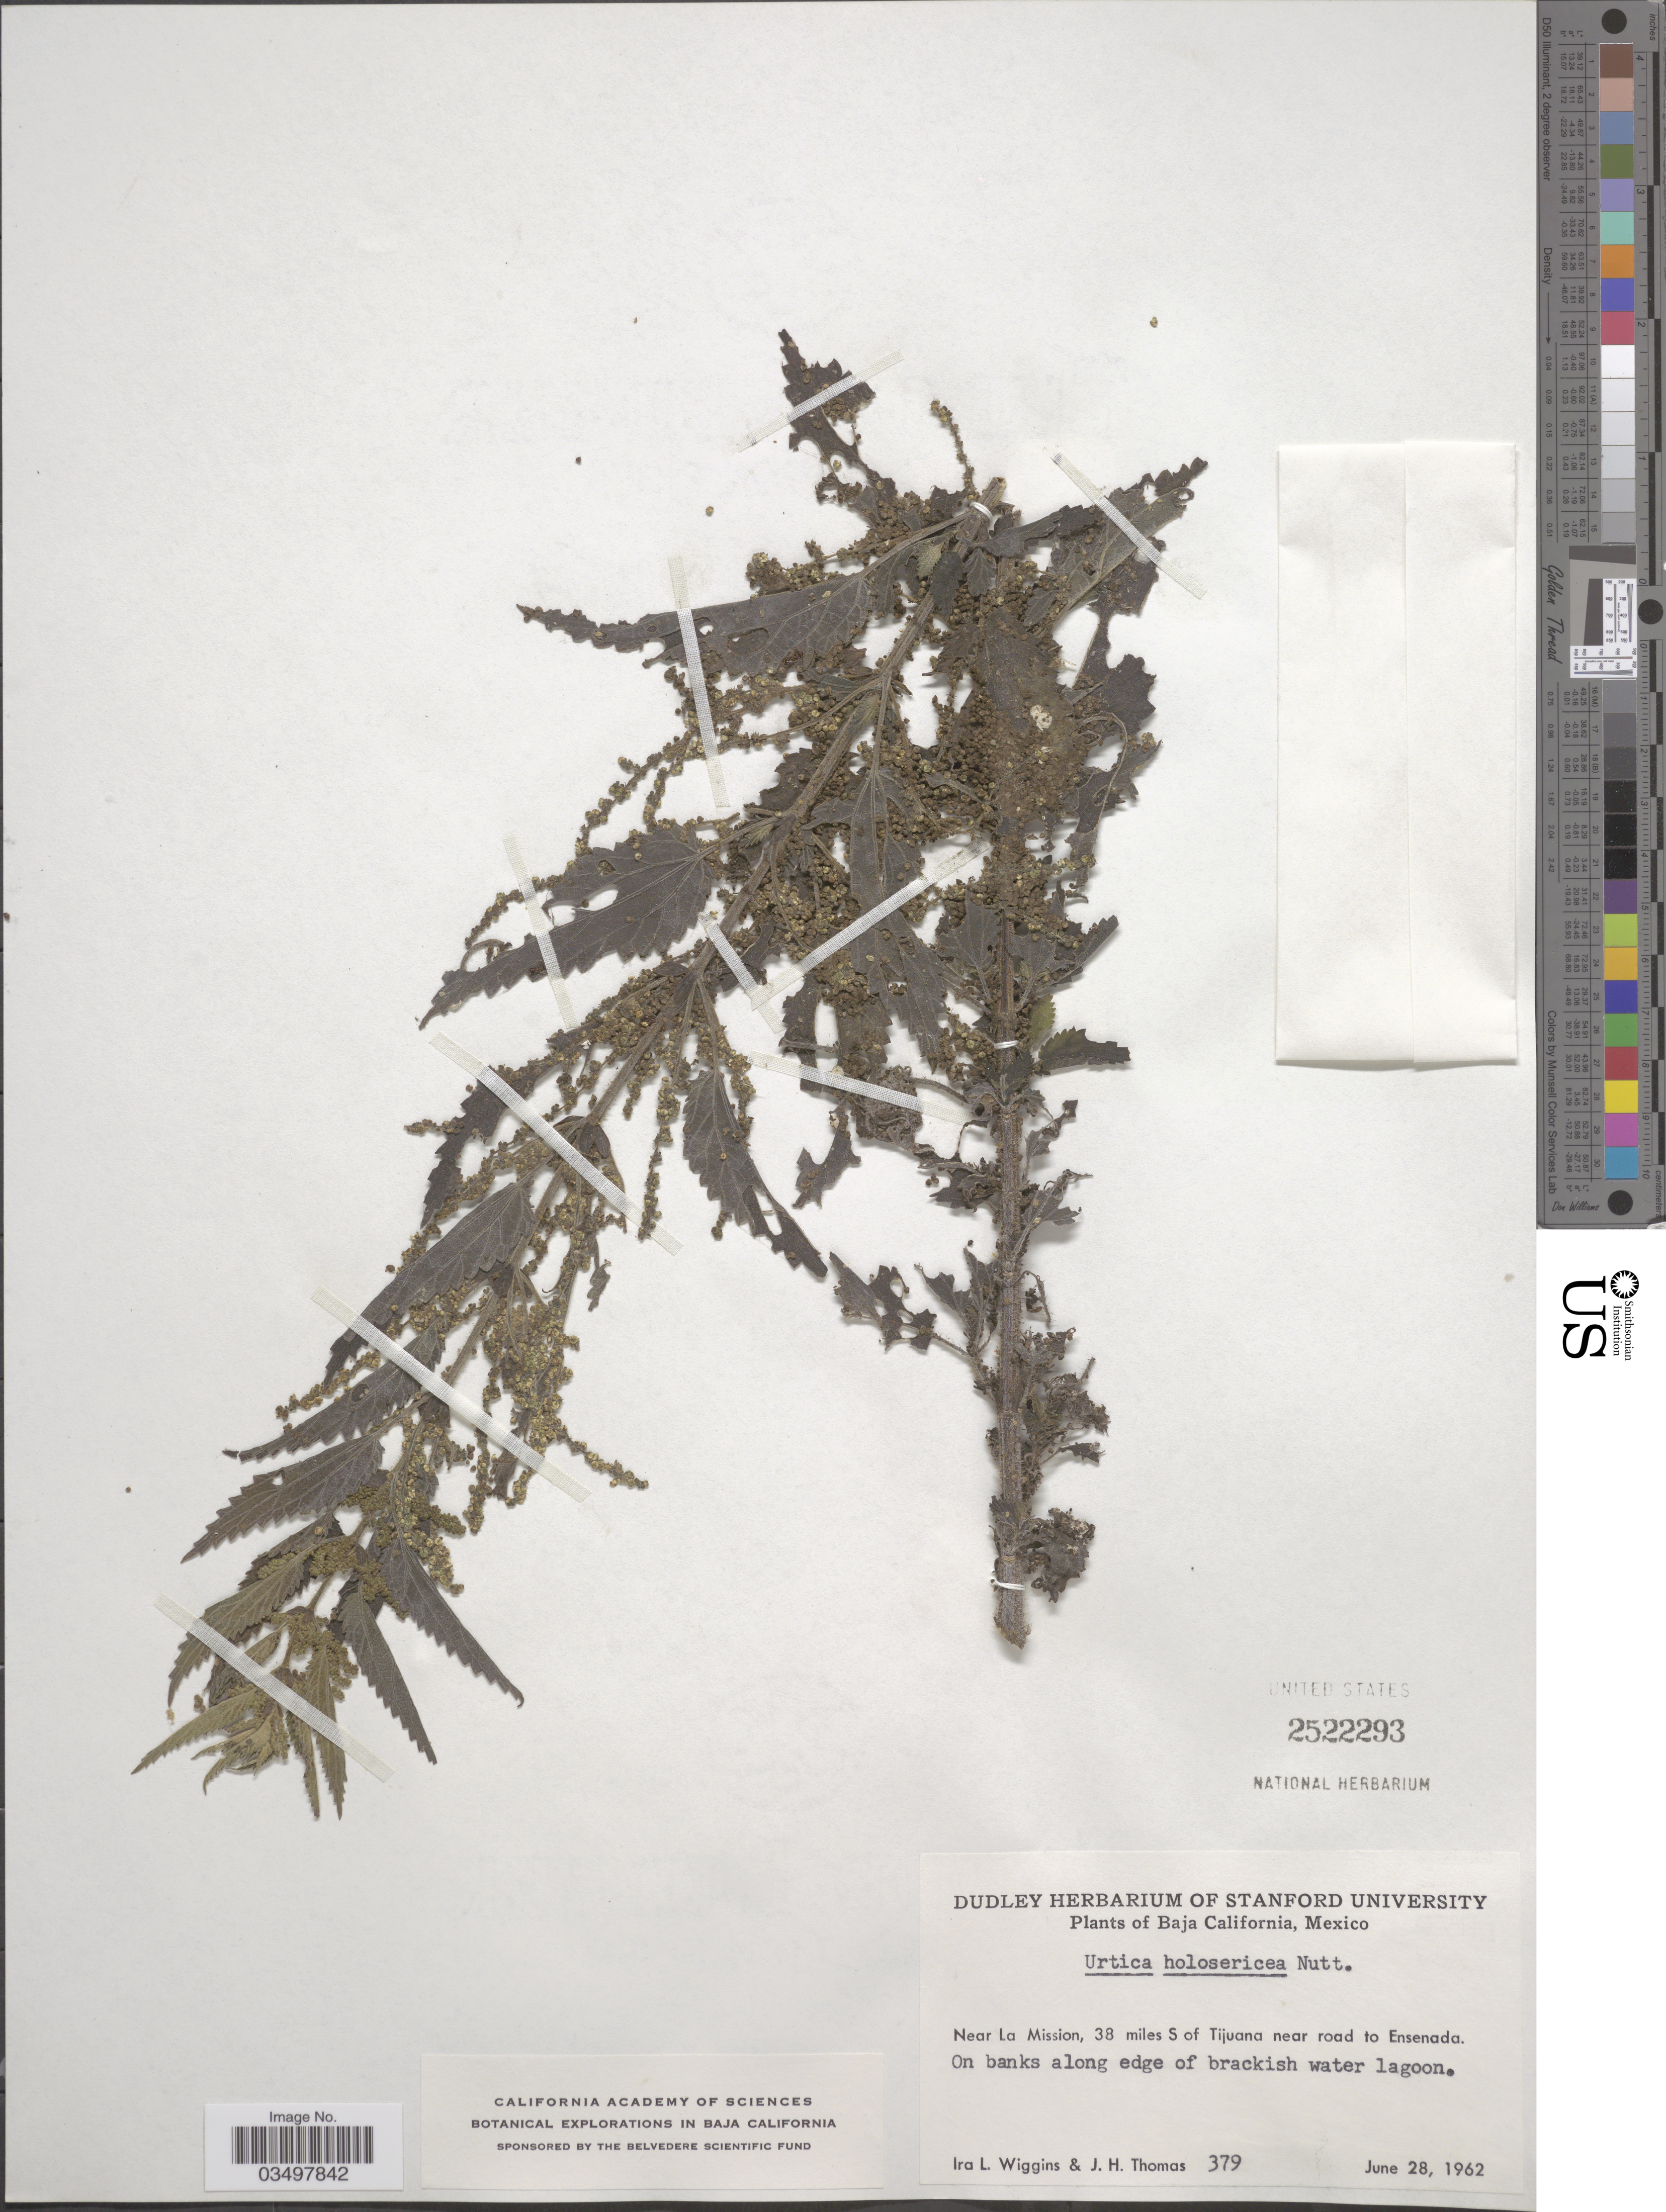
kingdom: Plantae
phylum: Tracheophyta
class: Magnoliopsida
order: Rosales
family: Urticaceae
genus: Urtica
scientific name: Urtica holosericea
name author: Nutt.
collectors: I. L. Wiggins & J. H. Thomas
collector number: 379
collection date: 1962-06-28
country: Mexico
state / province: Baja California Norte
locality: Near La Mission, 38 miles S of Tijuana near road to Ensenada.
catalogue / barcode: US 2522293